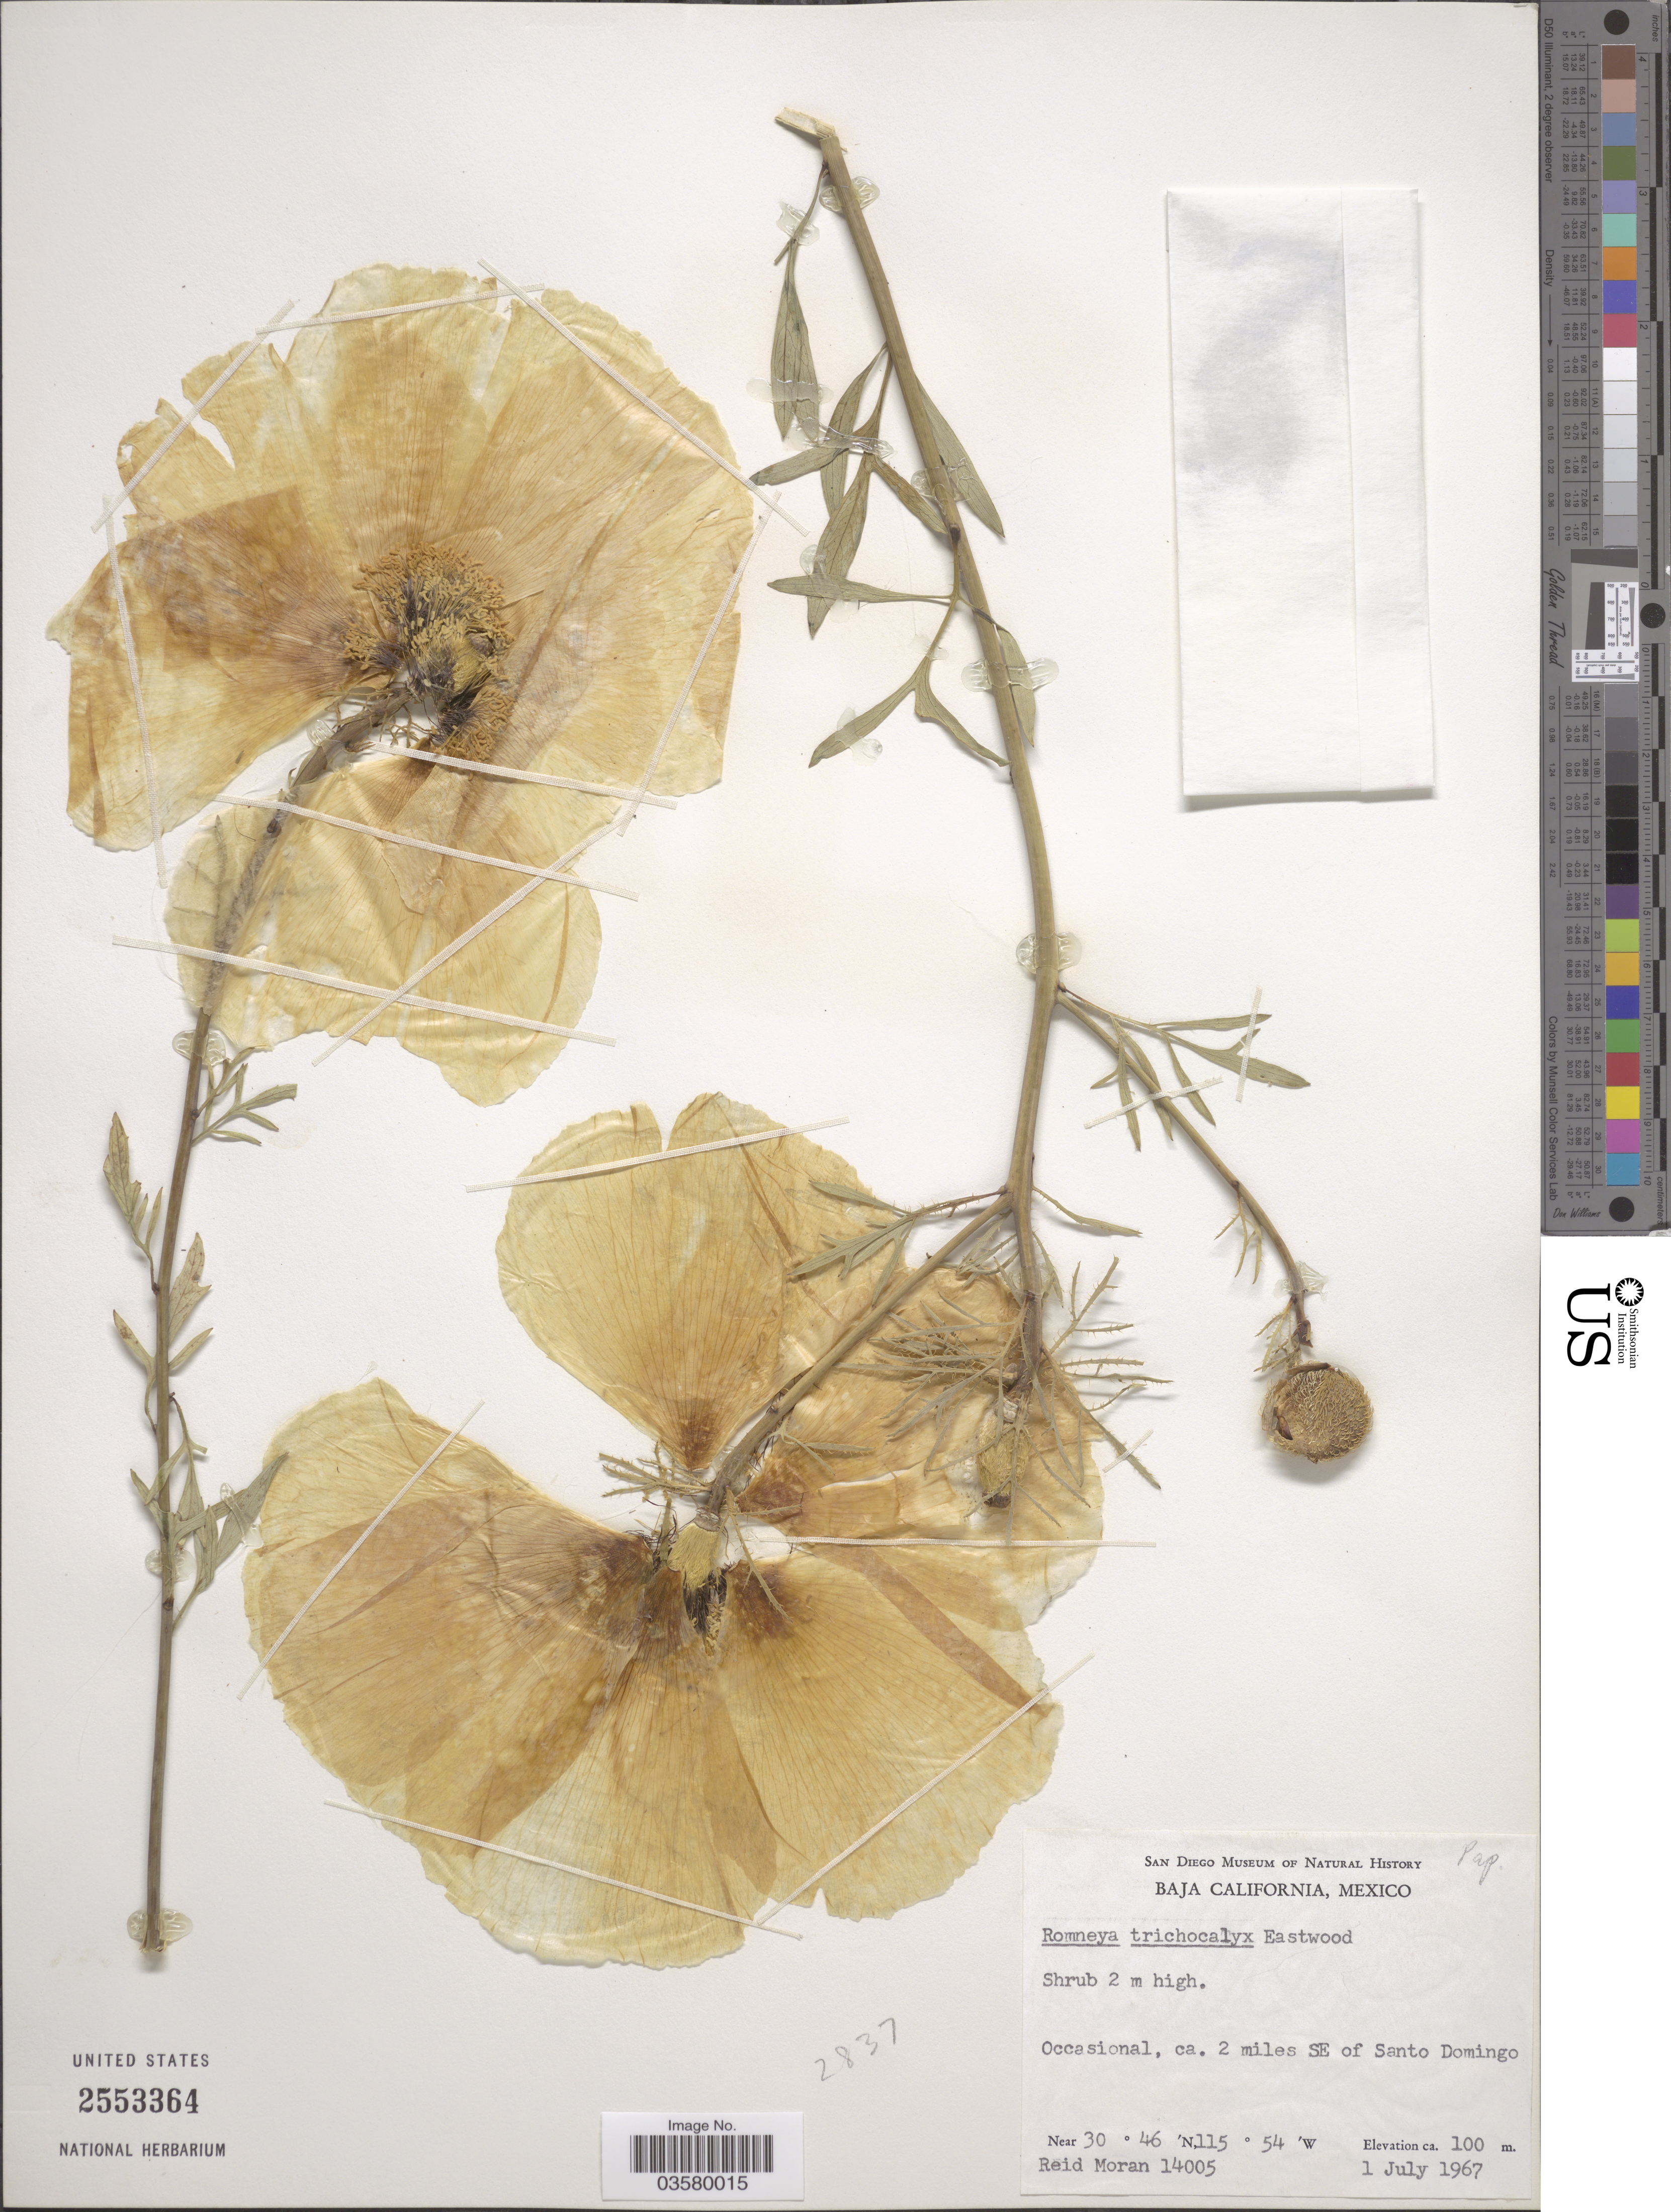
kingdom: Plantae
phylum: Tracheophyta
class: Magnoliopsida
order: Ranunculales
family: Papaveraceae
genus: Romneya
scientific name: Romneya trichocalyx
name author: Eastw.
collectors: R. Moran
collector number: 14005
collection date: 1967-07-01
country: Mexico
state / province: Baja California Norte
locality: Ca. 2 miles SE of Santo Domingo.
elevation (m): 100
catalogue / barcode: US 2553364